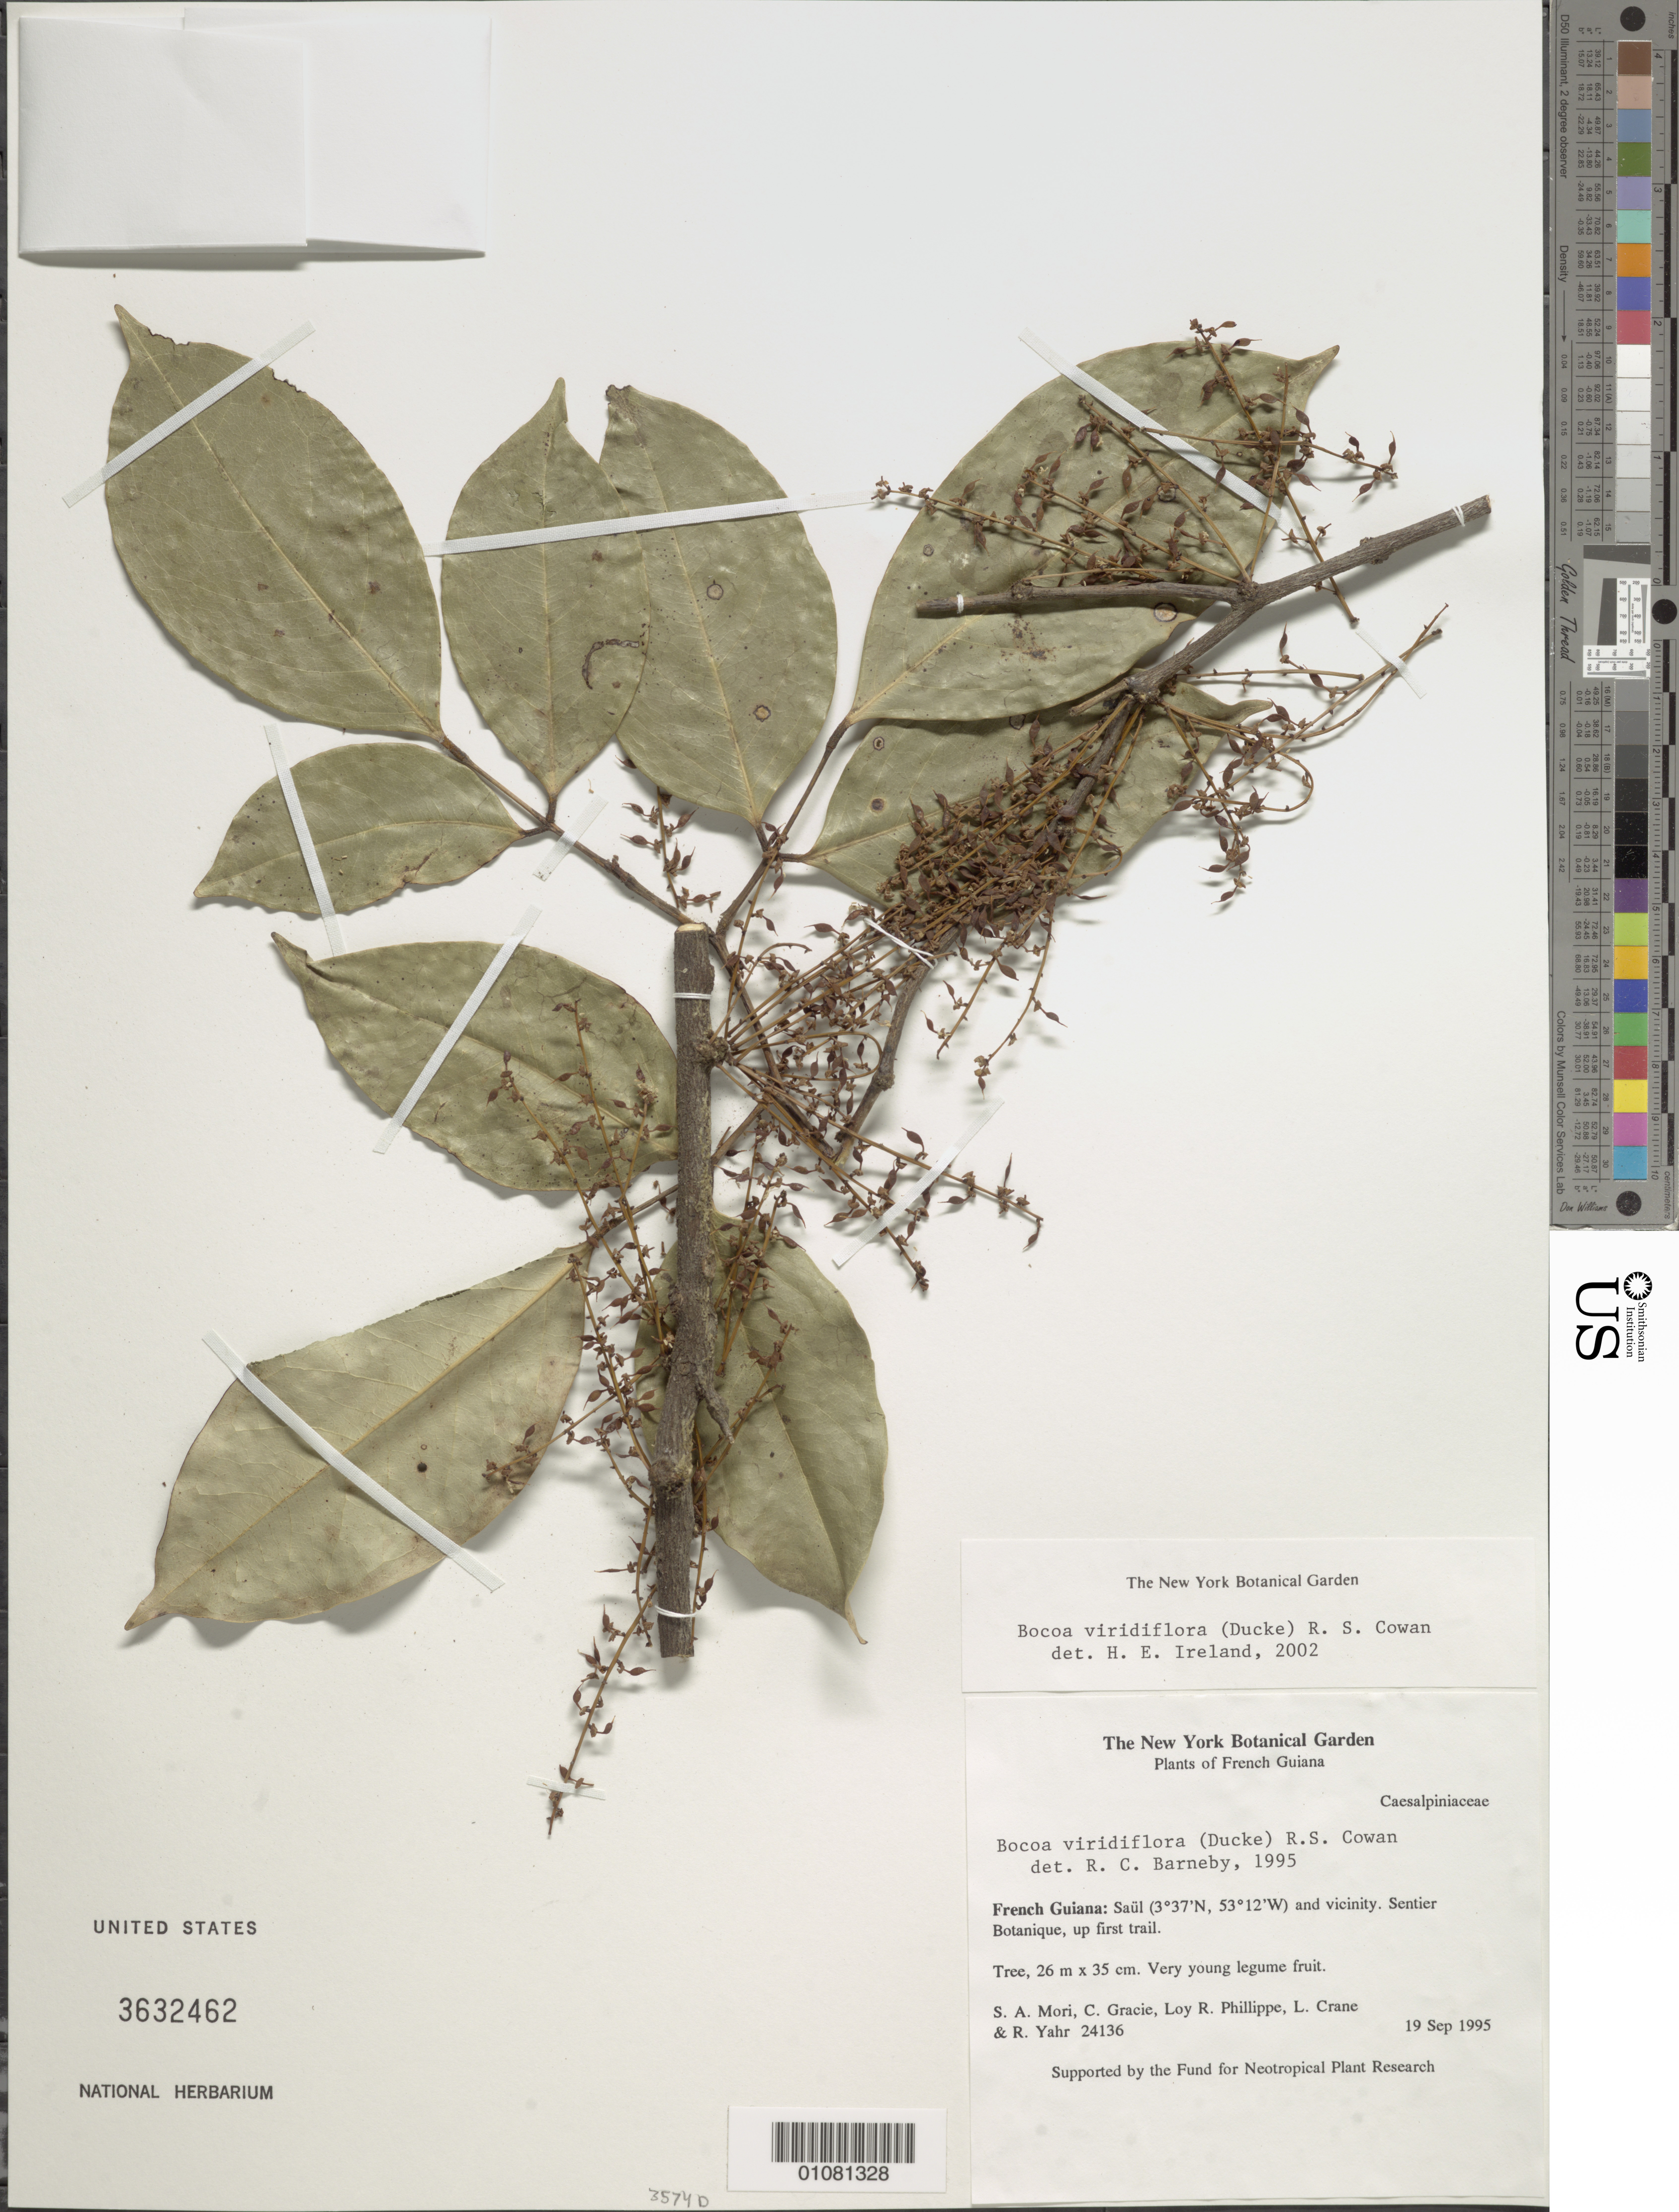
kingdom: Plantae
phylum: Tracheophyta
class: Magnoliopsida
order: Fabales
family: Fabaceae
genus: Bocoa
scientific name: Bocoa viridiflora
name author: (Ducke) R.S. Cowan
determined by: Ireland, H. E.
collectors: S. Mori, C. A. Gracie, L. Phillippe, L. Crane & R. Yahr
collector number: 24136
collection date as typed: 19-Sep-95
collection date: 1995-09-19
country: French Guiana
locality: Saül and vic., Sentier Botanique, up first trail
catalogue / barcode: US 3632462